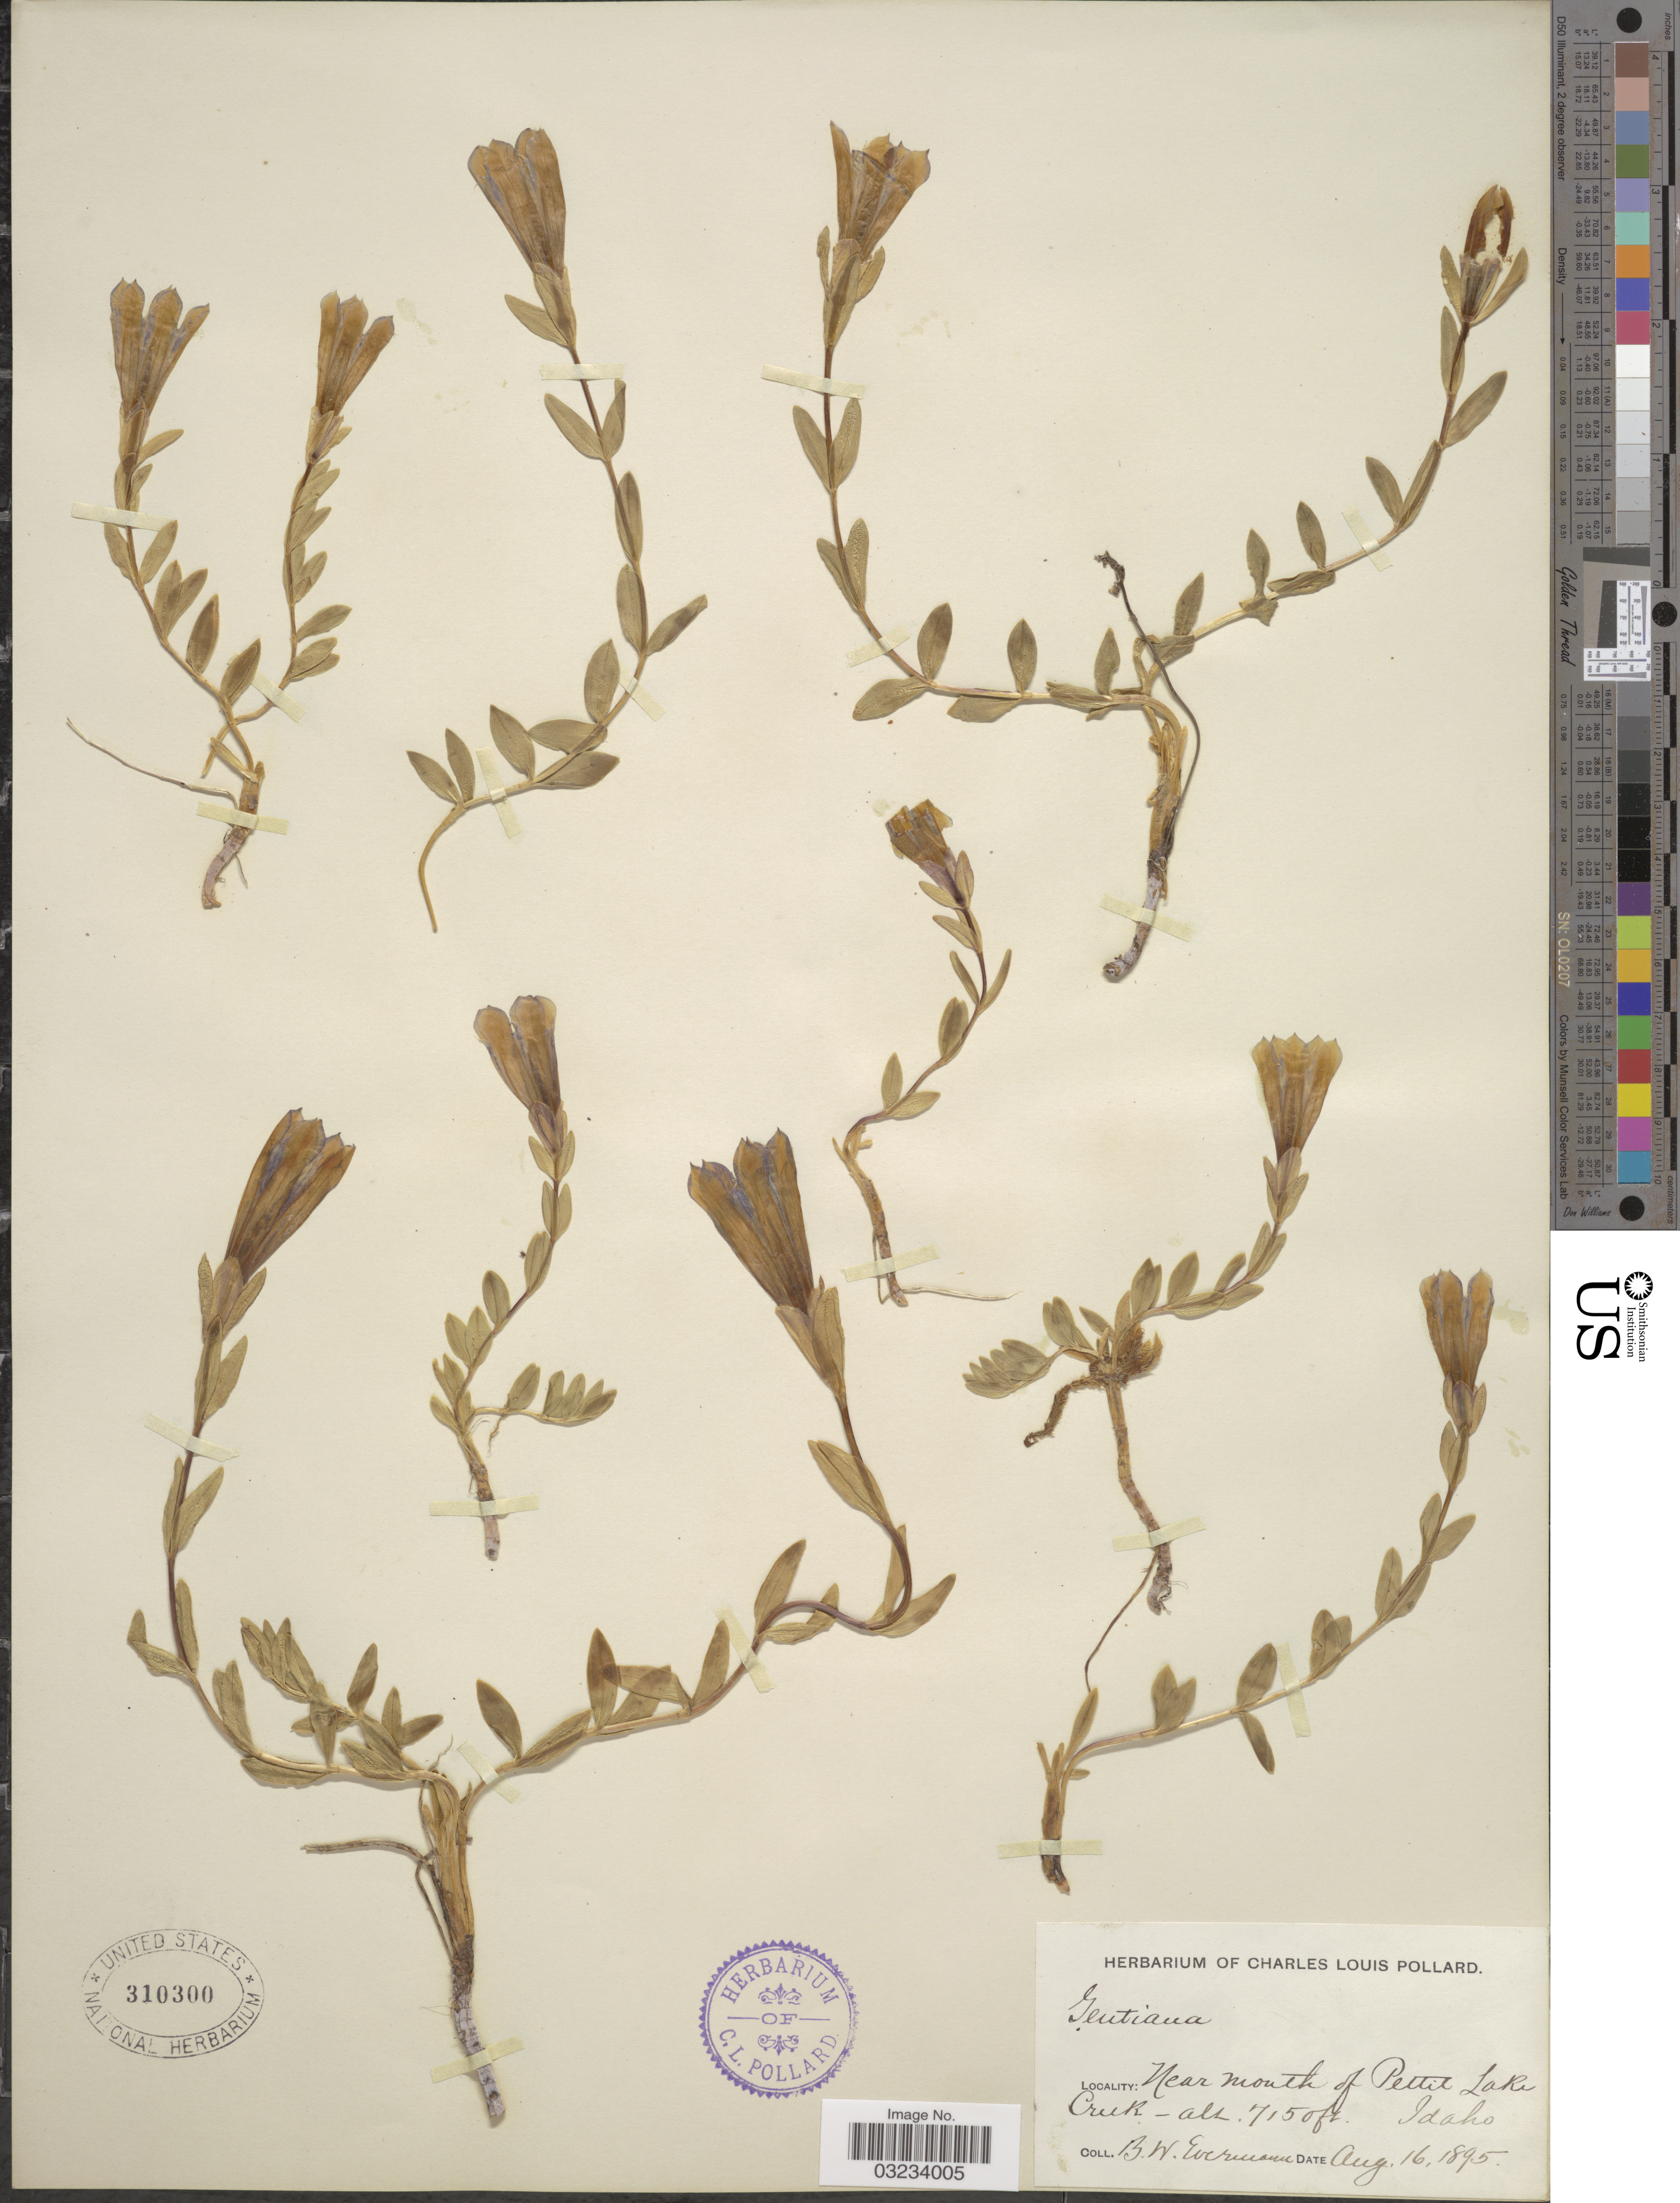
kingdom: Plantae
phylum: Tracheophyta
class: Magnoliopsida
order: Gentianales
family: Gentianaceae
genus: Gentiana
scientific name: Gentiana calycosa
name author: Griseb.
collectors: B. W. Evermann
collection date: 1895-08-16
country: United States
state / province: Idaho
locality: Near mouth of Pettit Lake Creek.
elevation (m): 2179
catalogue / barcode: US 310300